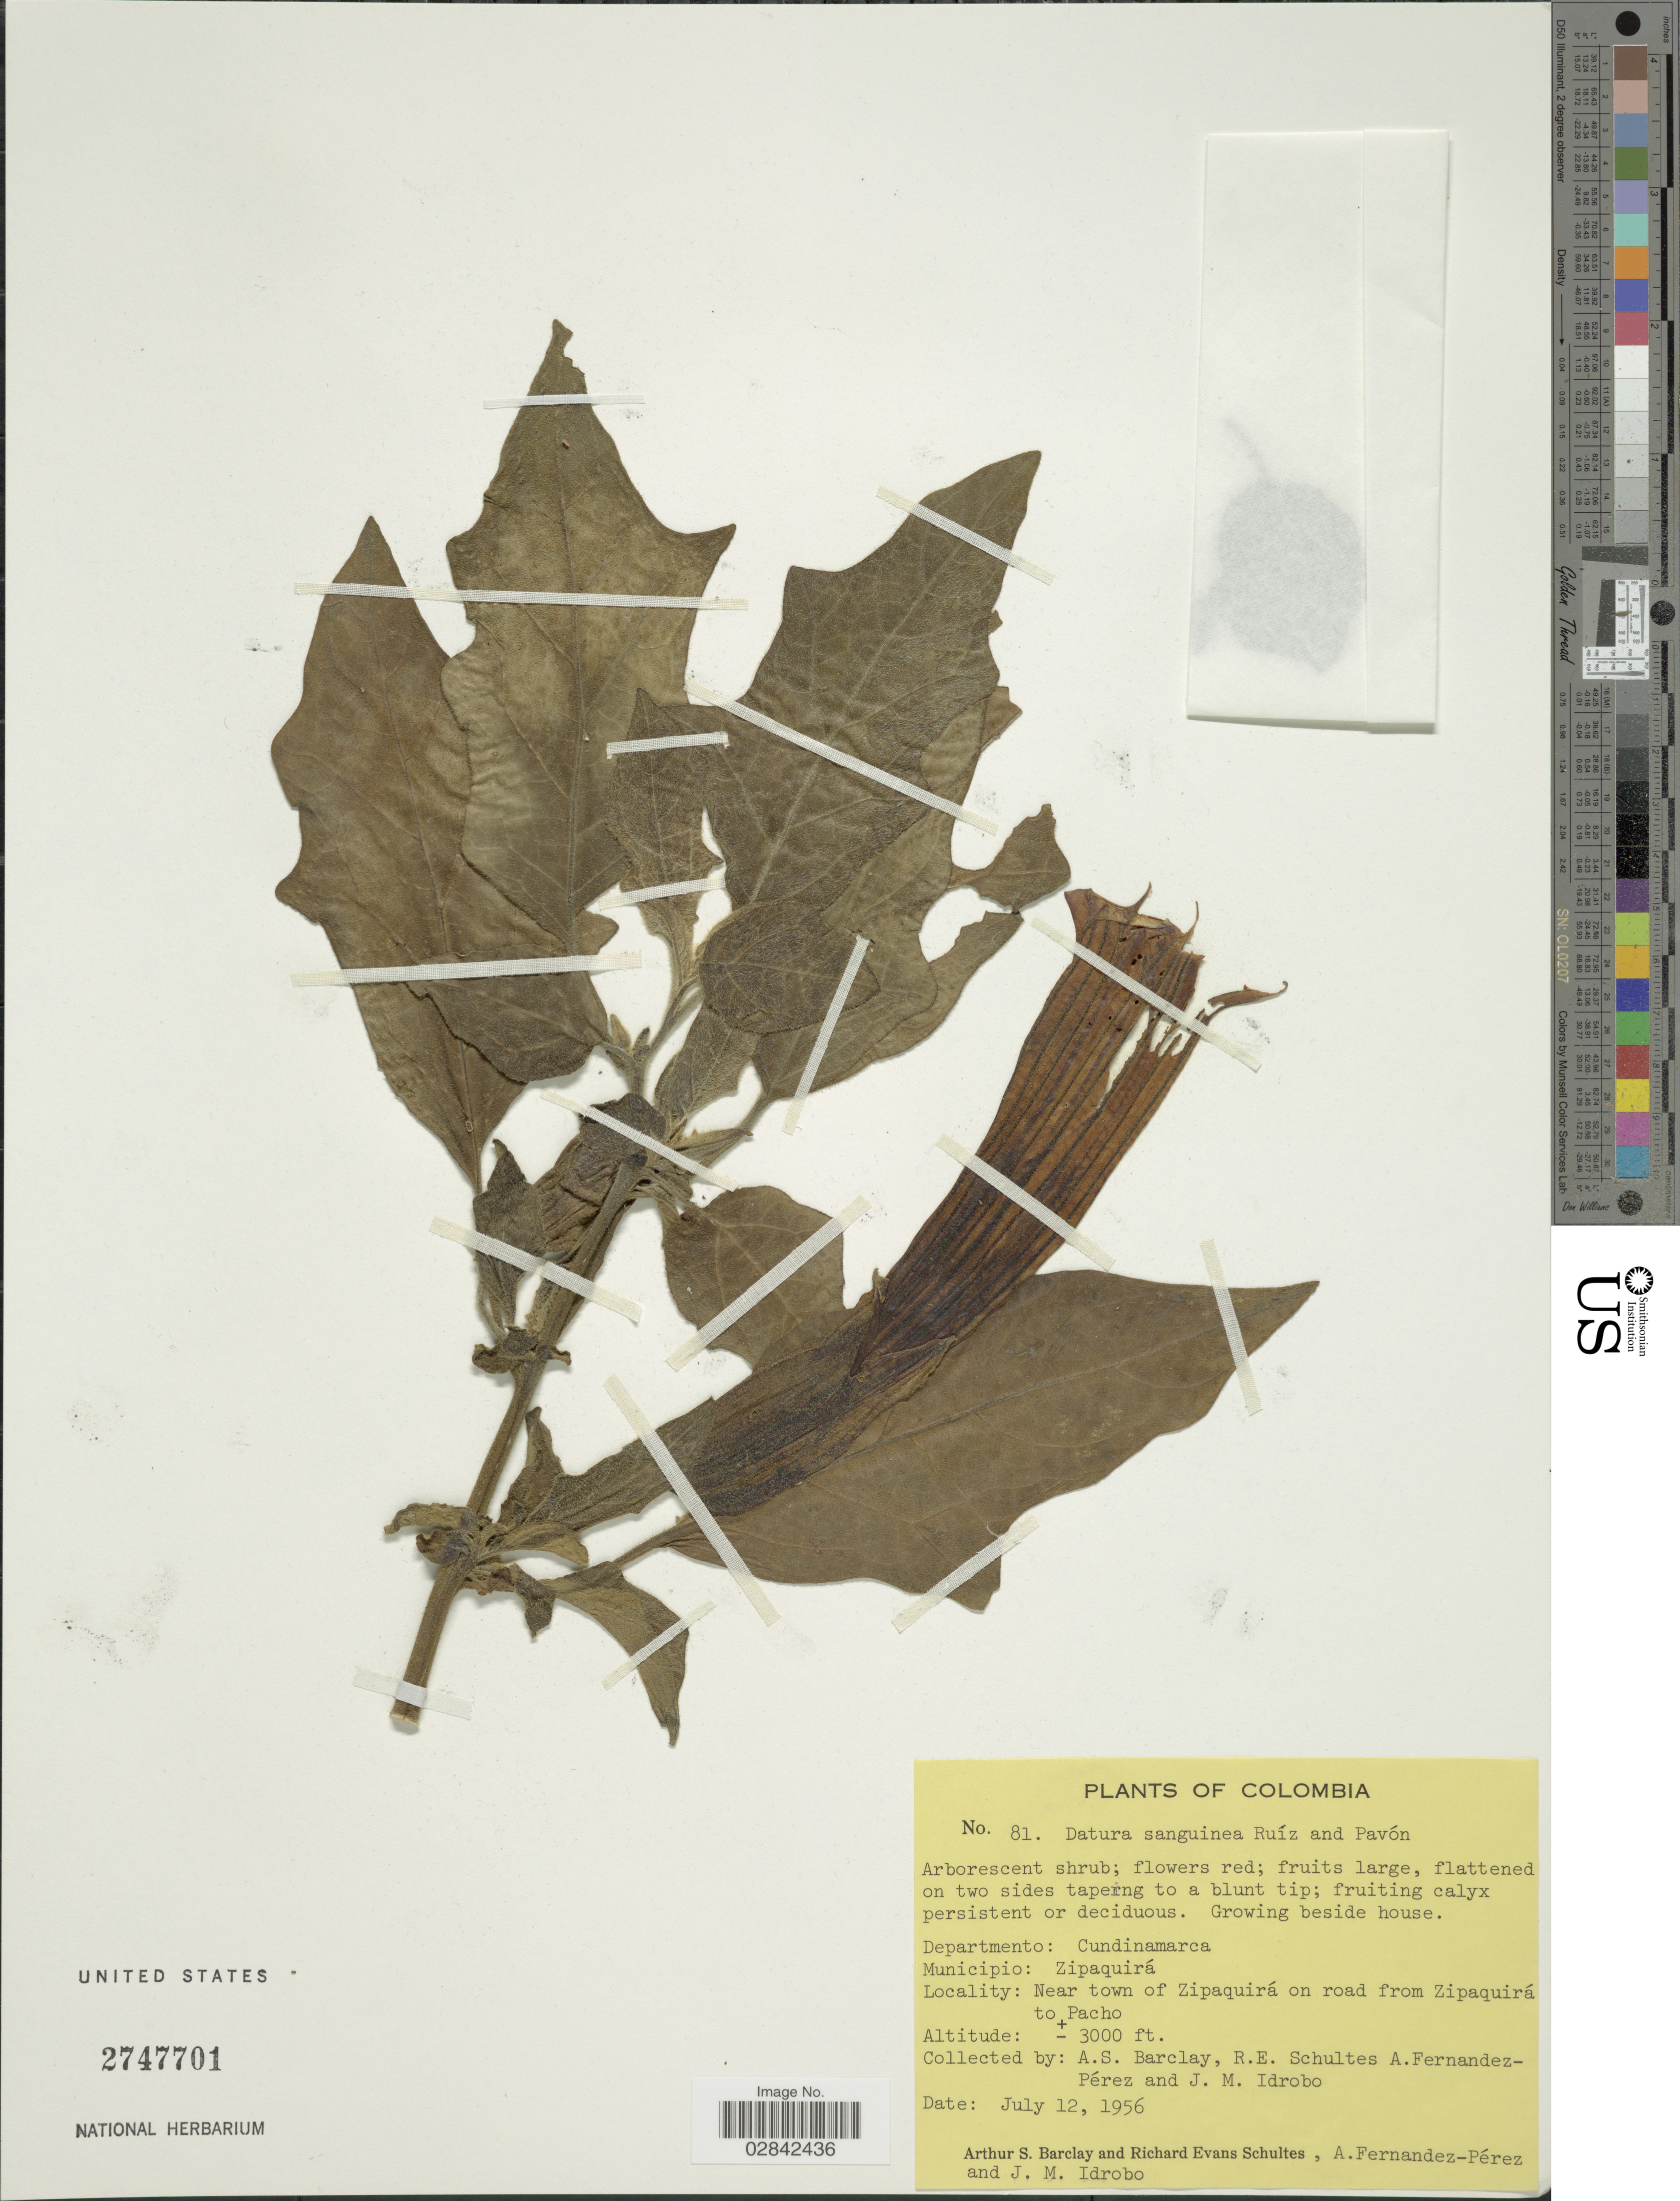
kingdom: Plantae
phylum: Tracheophyta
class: Magnoliopsida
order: Solanales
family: Solanaceae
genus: Brugmansia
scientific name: Brugmansia sanguinea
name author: (Ruiz & Pav.) D. Don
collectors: A. S. Barclay, R. E. Schultes, A. Fernández-Pérez & J. M. Idrobo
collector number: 81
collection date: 1956-07-12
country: Colombia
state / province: Cundinamarca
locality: Departmento: Cundinamarca. Municipio: Zipaquirá. Near town of Zipaquirá on road from Zipaquirá to Pacho.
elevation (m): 914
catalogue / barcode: US 2747701